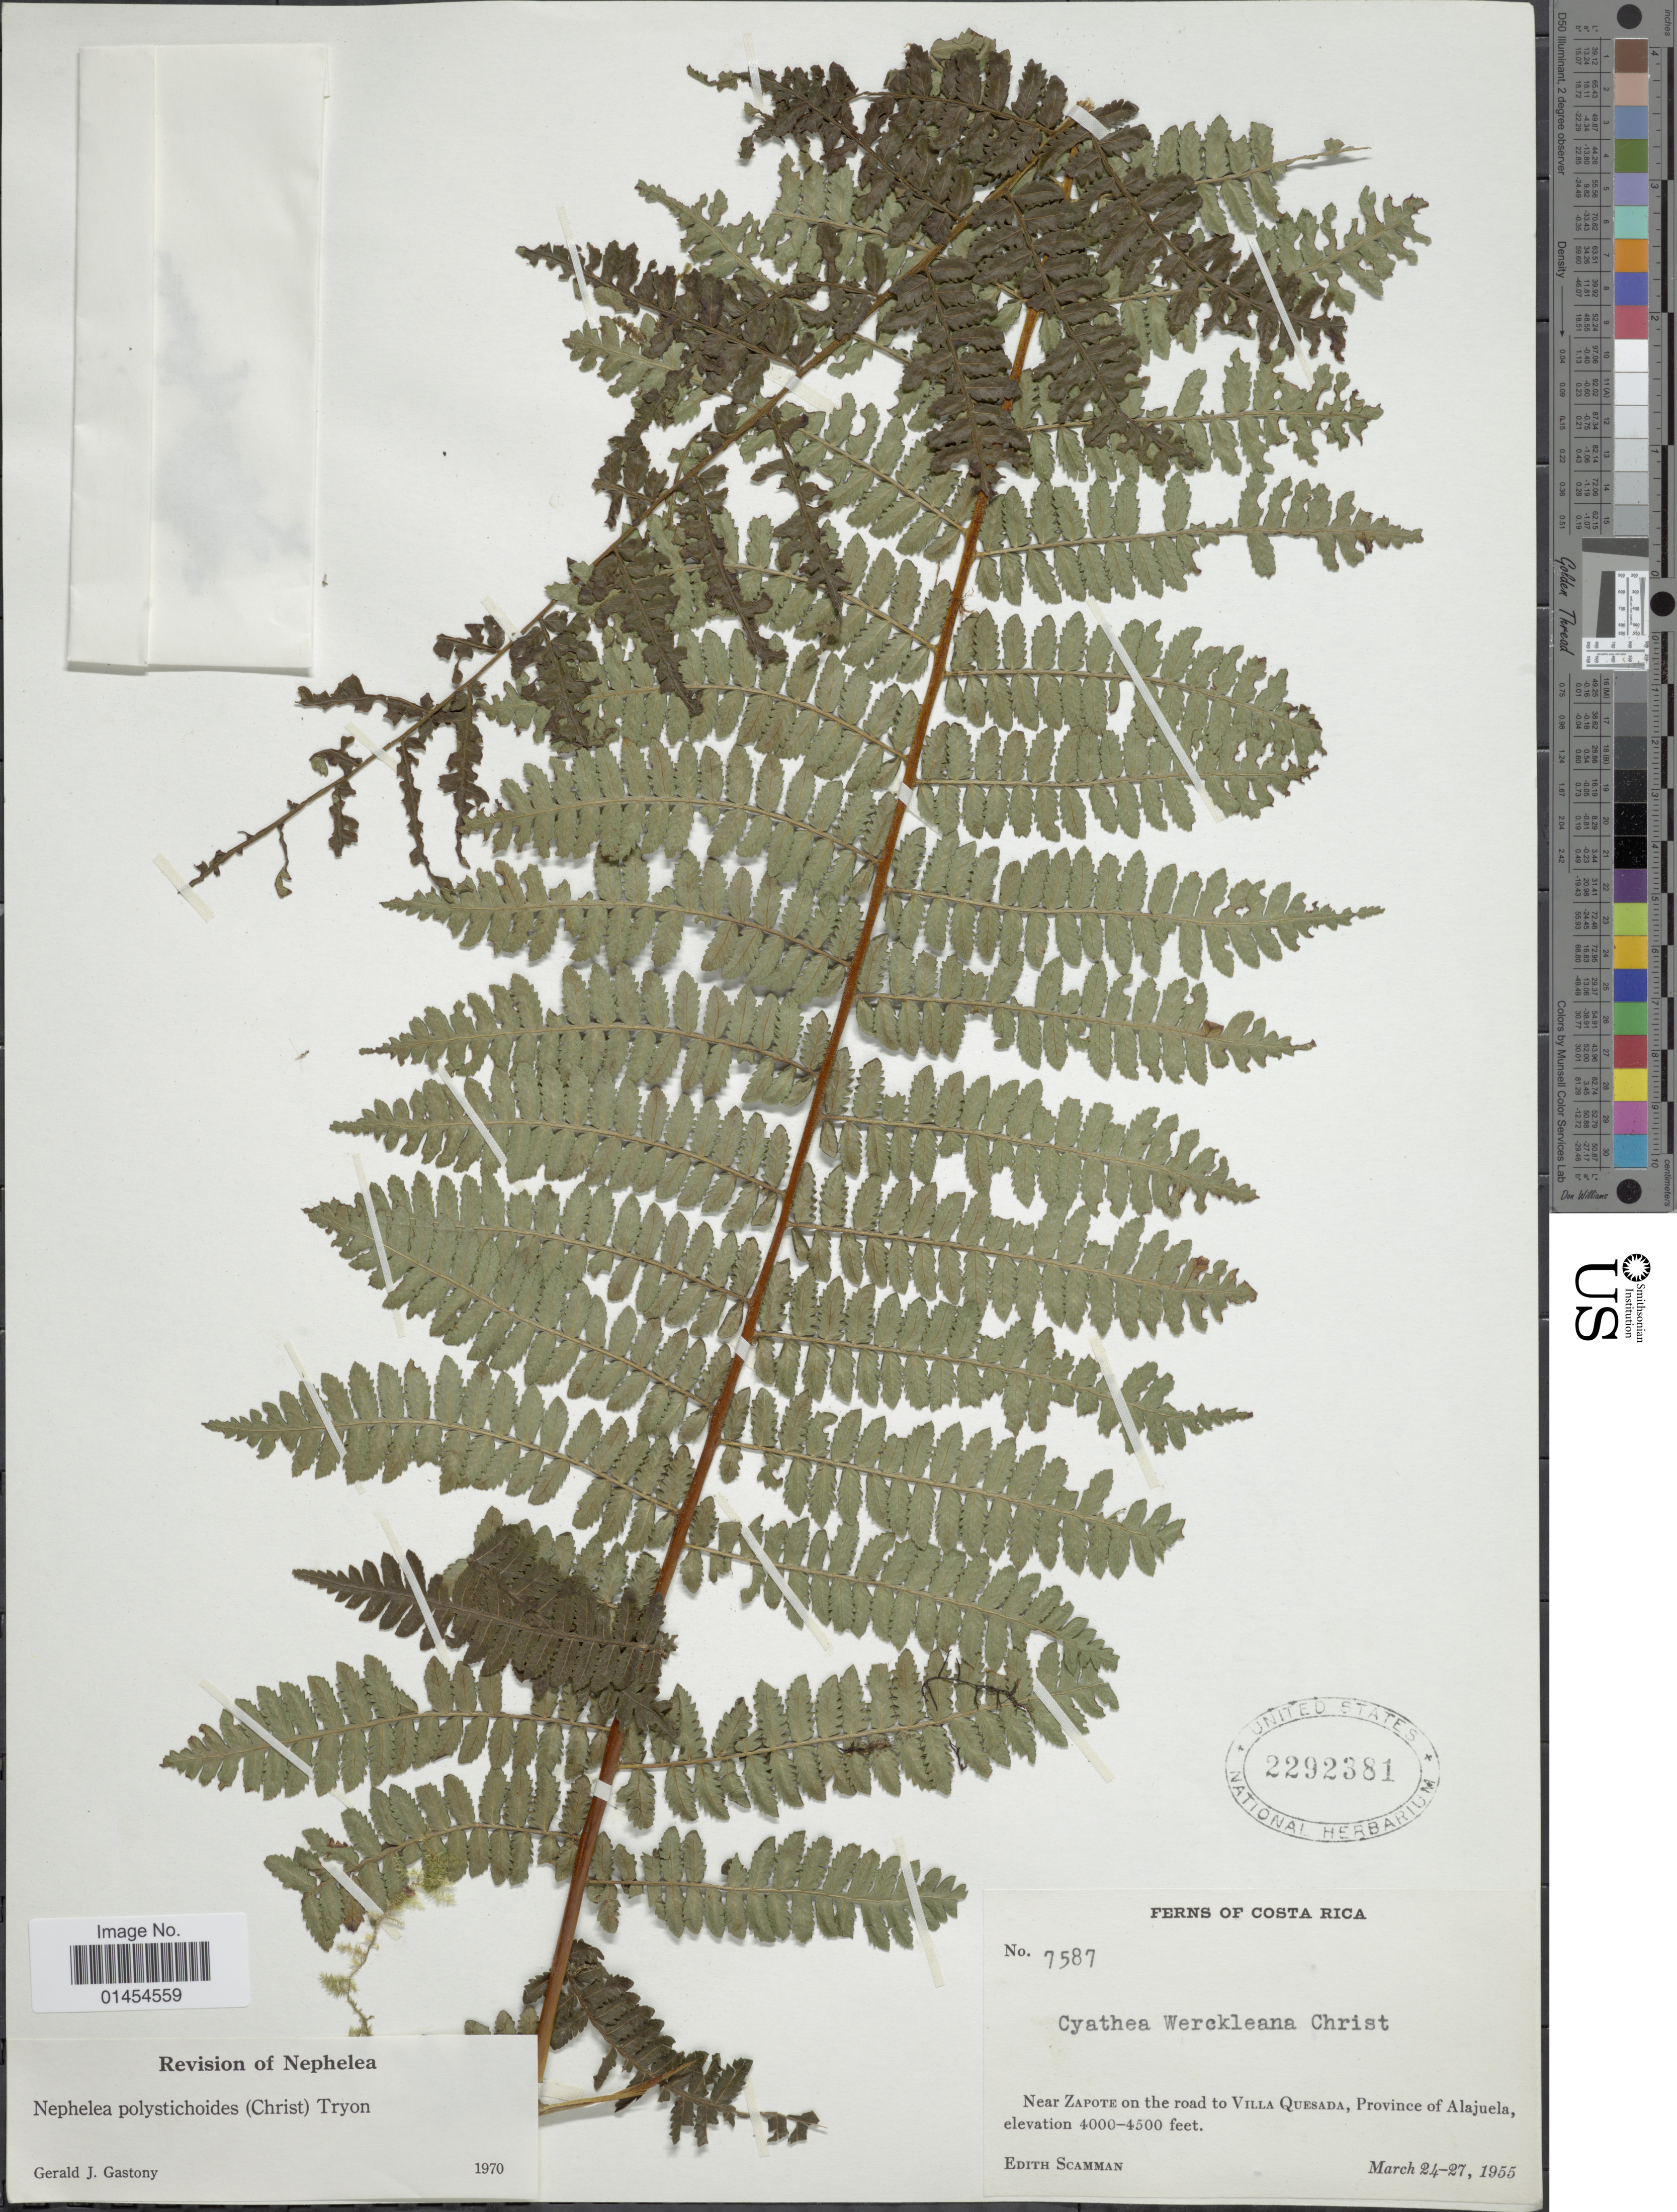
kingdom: Plantae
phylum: Tracheophyta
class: Polypodiopsida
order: Cyatheales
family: Cyatheaceae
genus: Alsophila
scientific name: Alsophila polystichoides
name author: Christ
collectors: E. Scamman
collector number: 7587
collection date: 1955-03-24/1955-03-27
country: Costa Rica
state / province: Alajuela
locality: Near Zapote on the road to Villa Quesada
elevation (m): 1219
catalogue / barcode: US 2292381